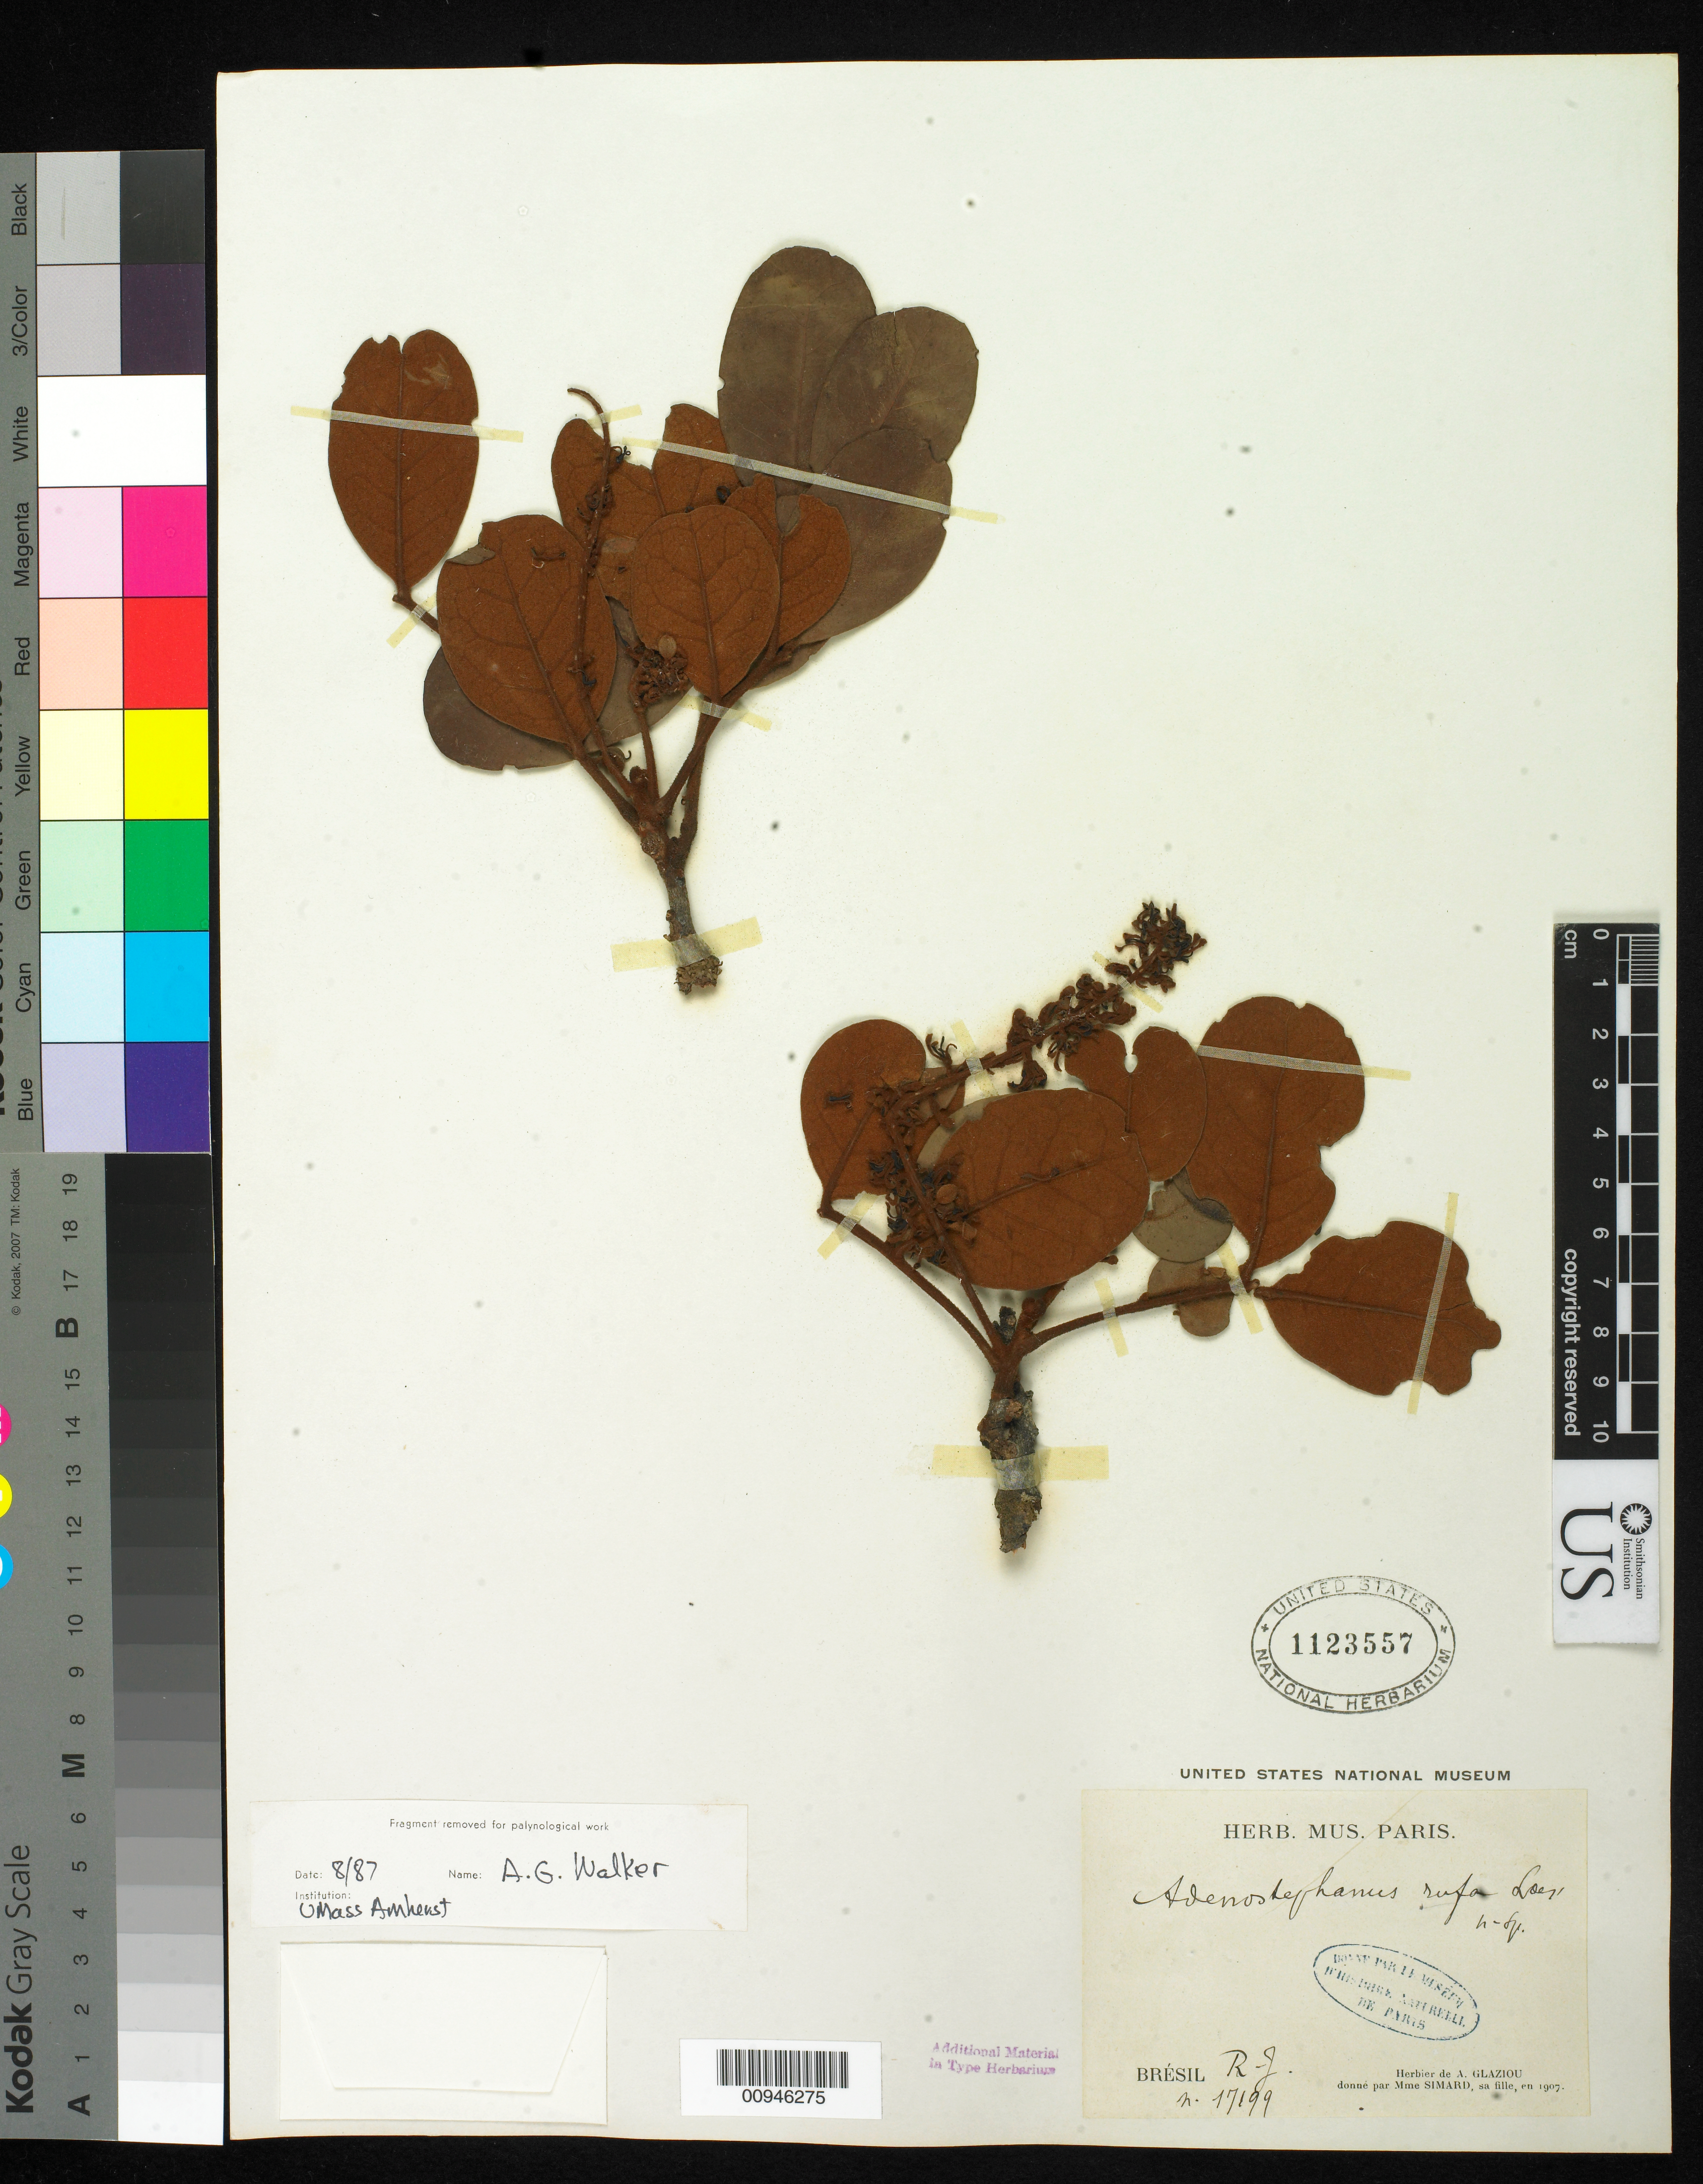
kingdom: Plantae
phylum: Tracheophyta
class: Magnoliopsida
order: Proteales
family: Proteaceae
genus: Adenostephanus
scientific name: Adenostephanus rufa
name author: Loes.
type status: Isotype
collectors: A. F. M. Glaziou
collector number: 17199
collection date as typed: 1907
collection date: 1907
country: Brazil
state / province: Rio de Janeiro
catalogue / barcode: US 1123557